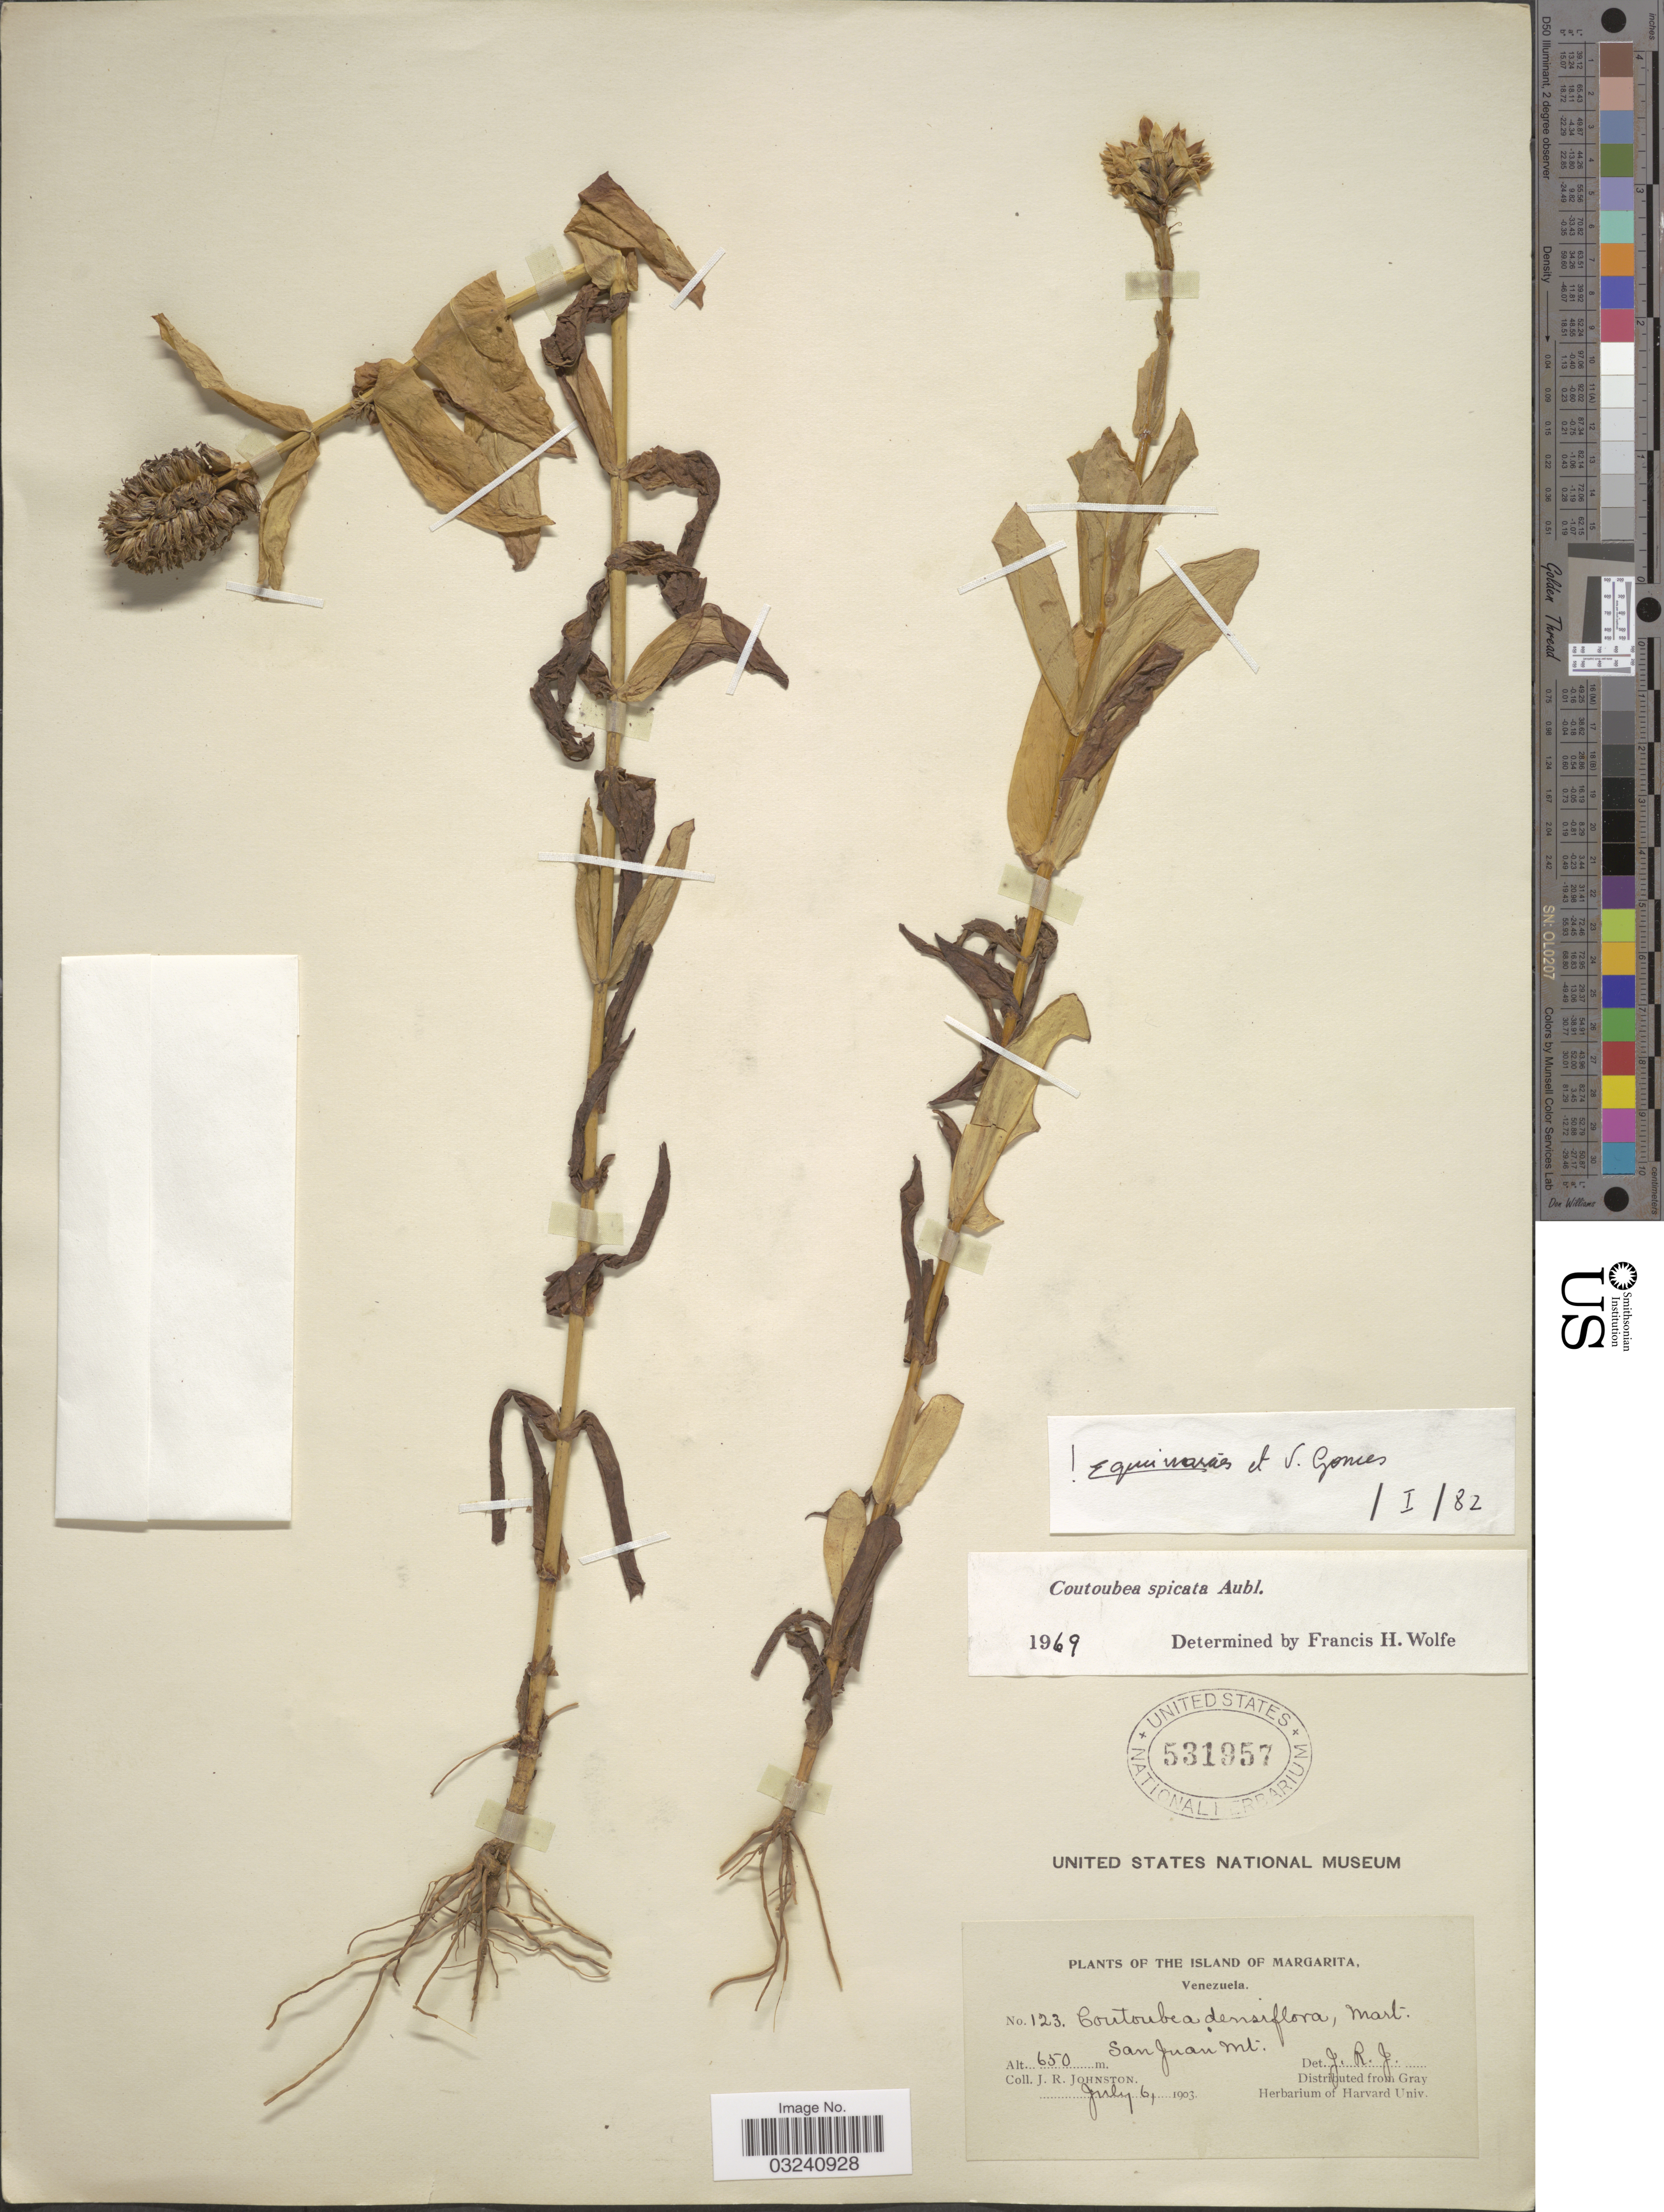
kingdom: Plantae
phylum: Tracheophyta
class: Magnoliopsida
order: Gentianales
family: Gentianaceae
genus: Coutoubea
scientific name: Coutoubea spicata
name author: Aubl.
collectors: J. Johnston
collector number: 123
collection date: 1903-07-06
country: Venezuela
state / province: Nueva Esparta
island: Margarita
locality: The Island of Margarita. San Juan Mt.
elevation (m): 650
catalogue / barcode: US 531957